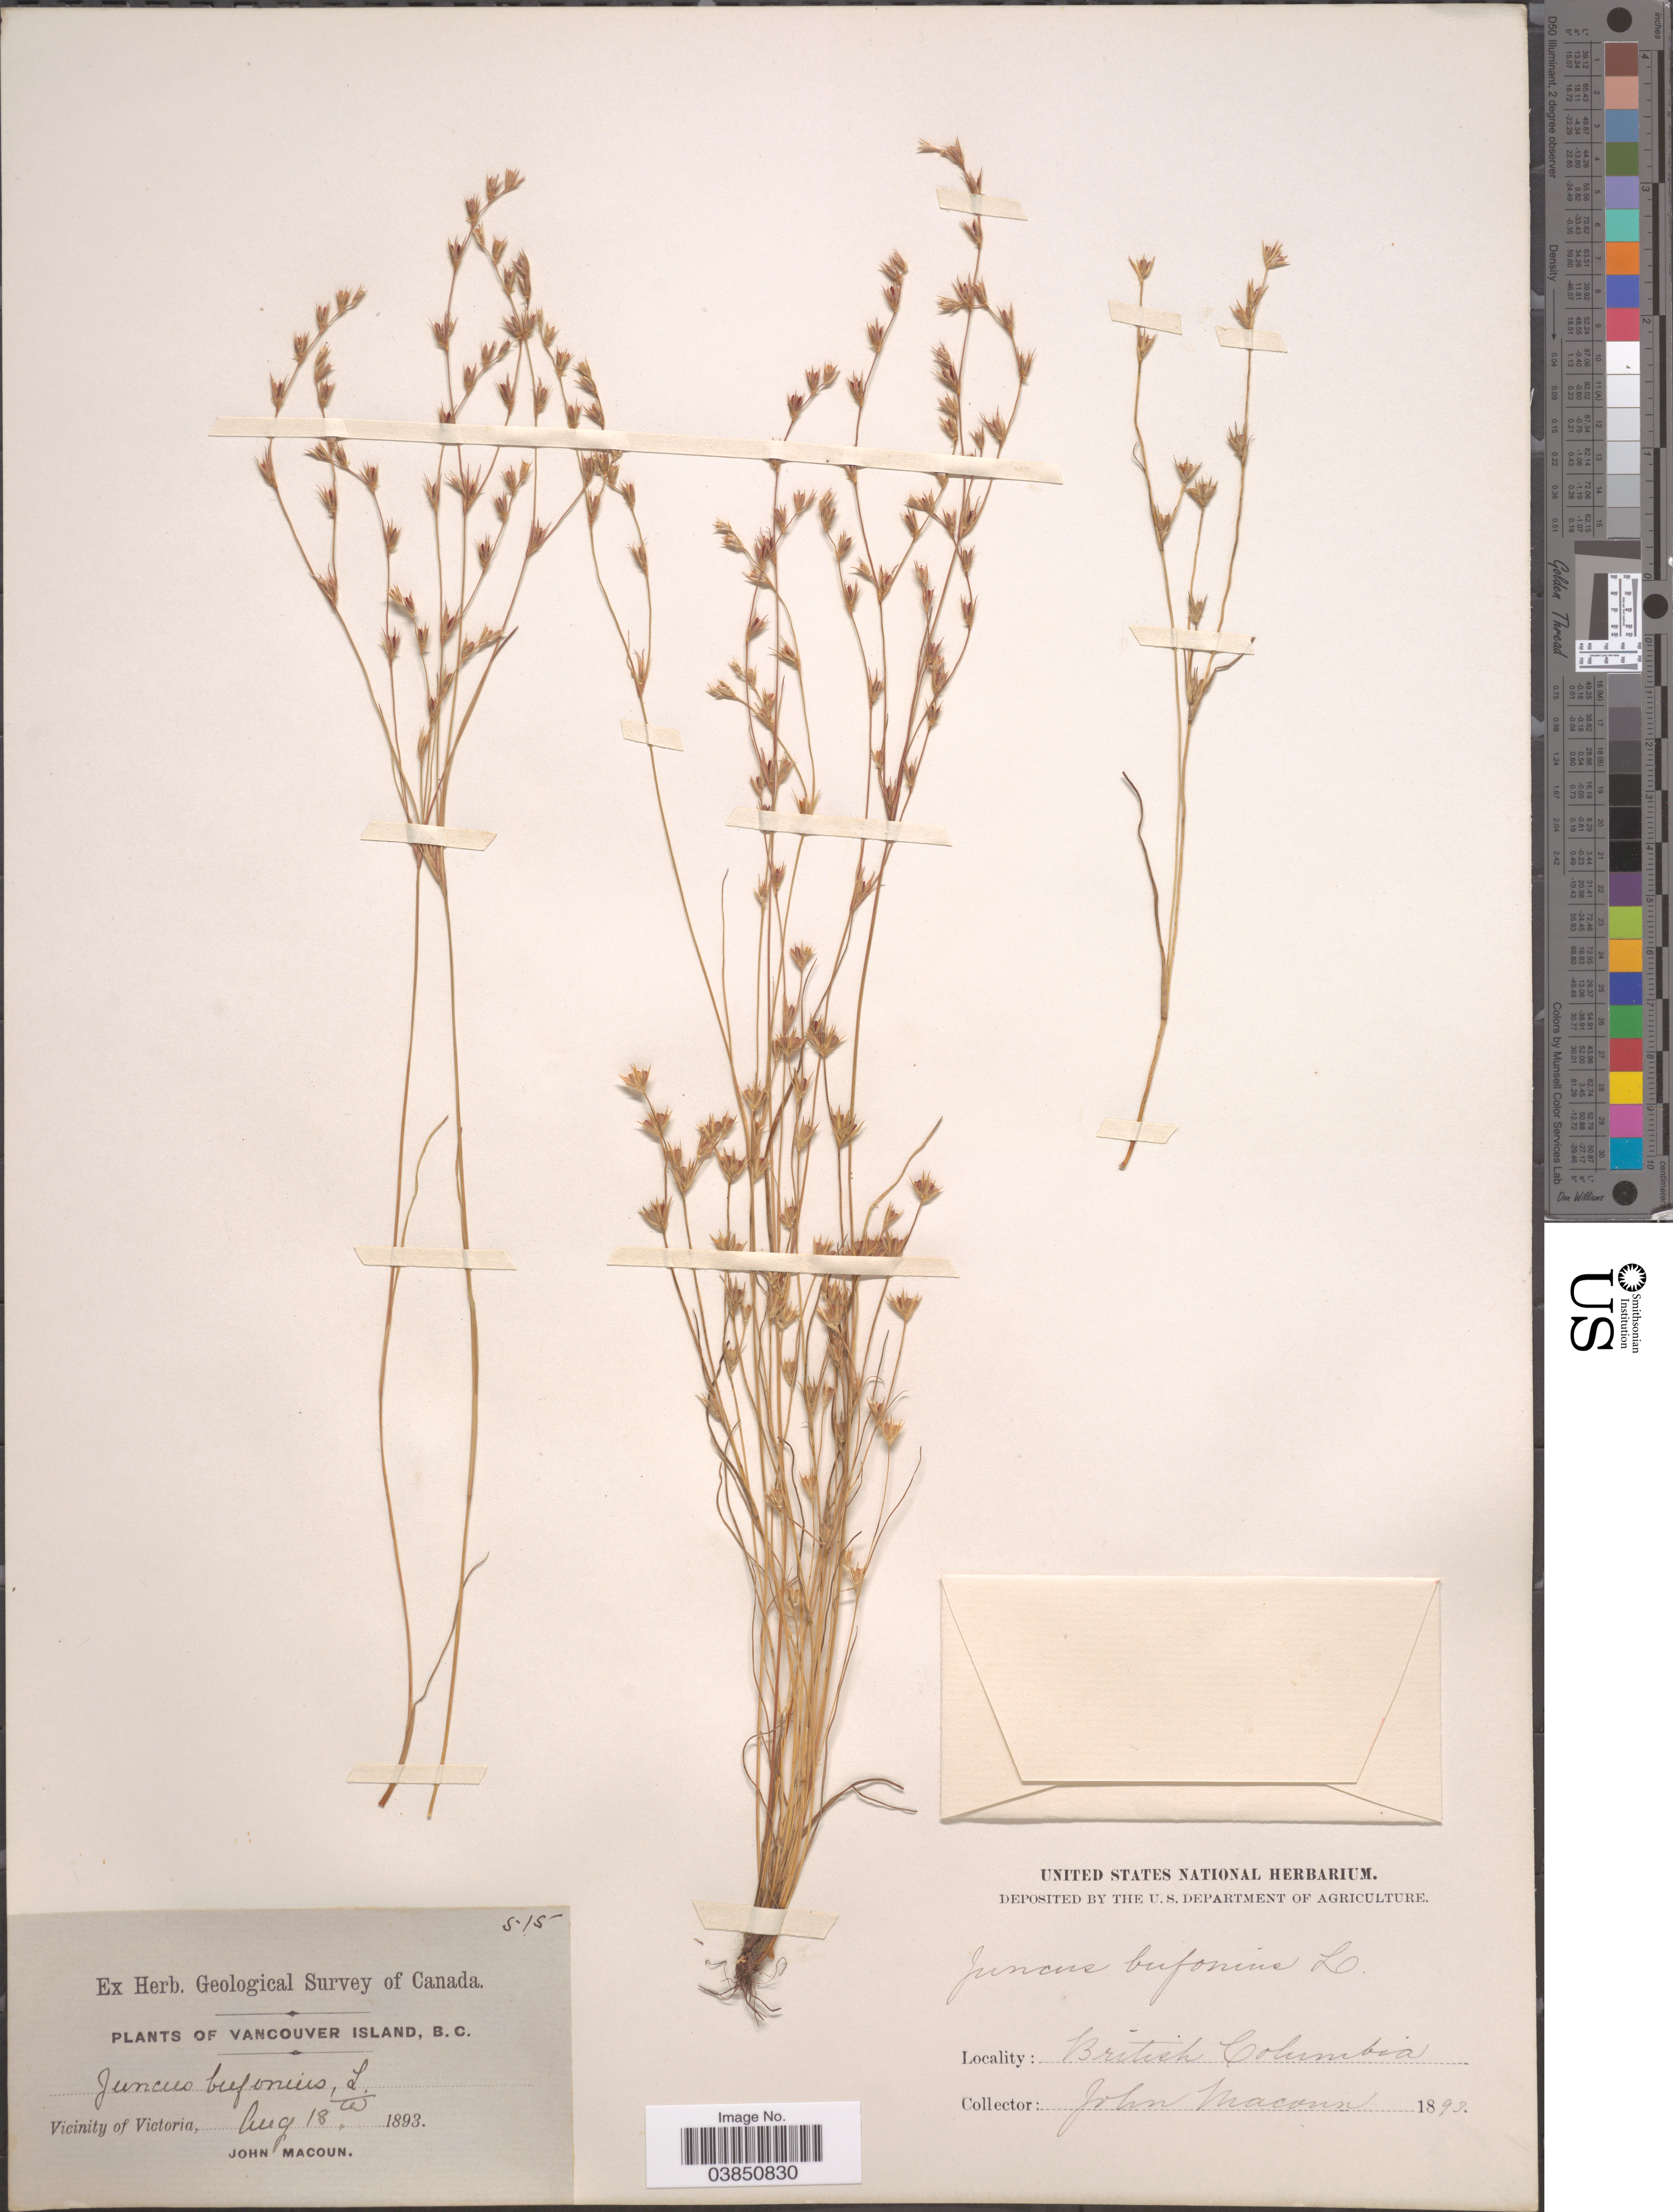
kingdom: Plantae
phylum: Tracheophyta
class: Liliopsida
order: Poales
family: Juncaceae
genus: Juncus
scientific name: Juncus bufonius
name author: L.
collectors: J. Macoun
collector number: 515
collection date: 1893-08-18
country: Canada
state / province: British Columbia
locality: Vancouver Island. Vicinity of Victoria.